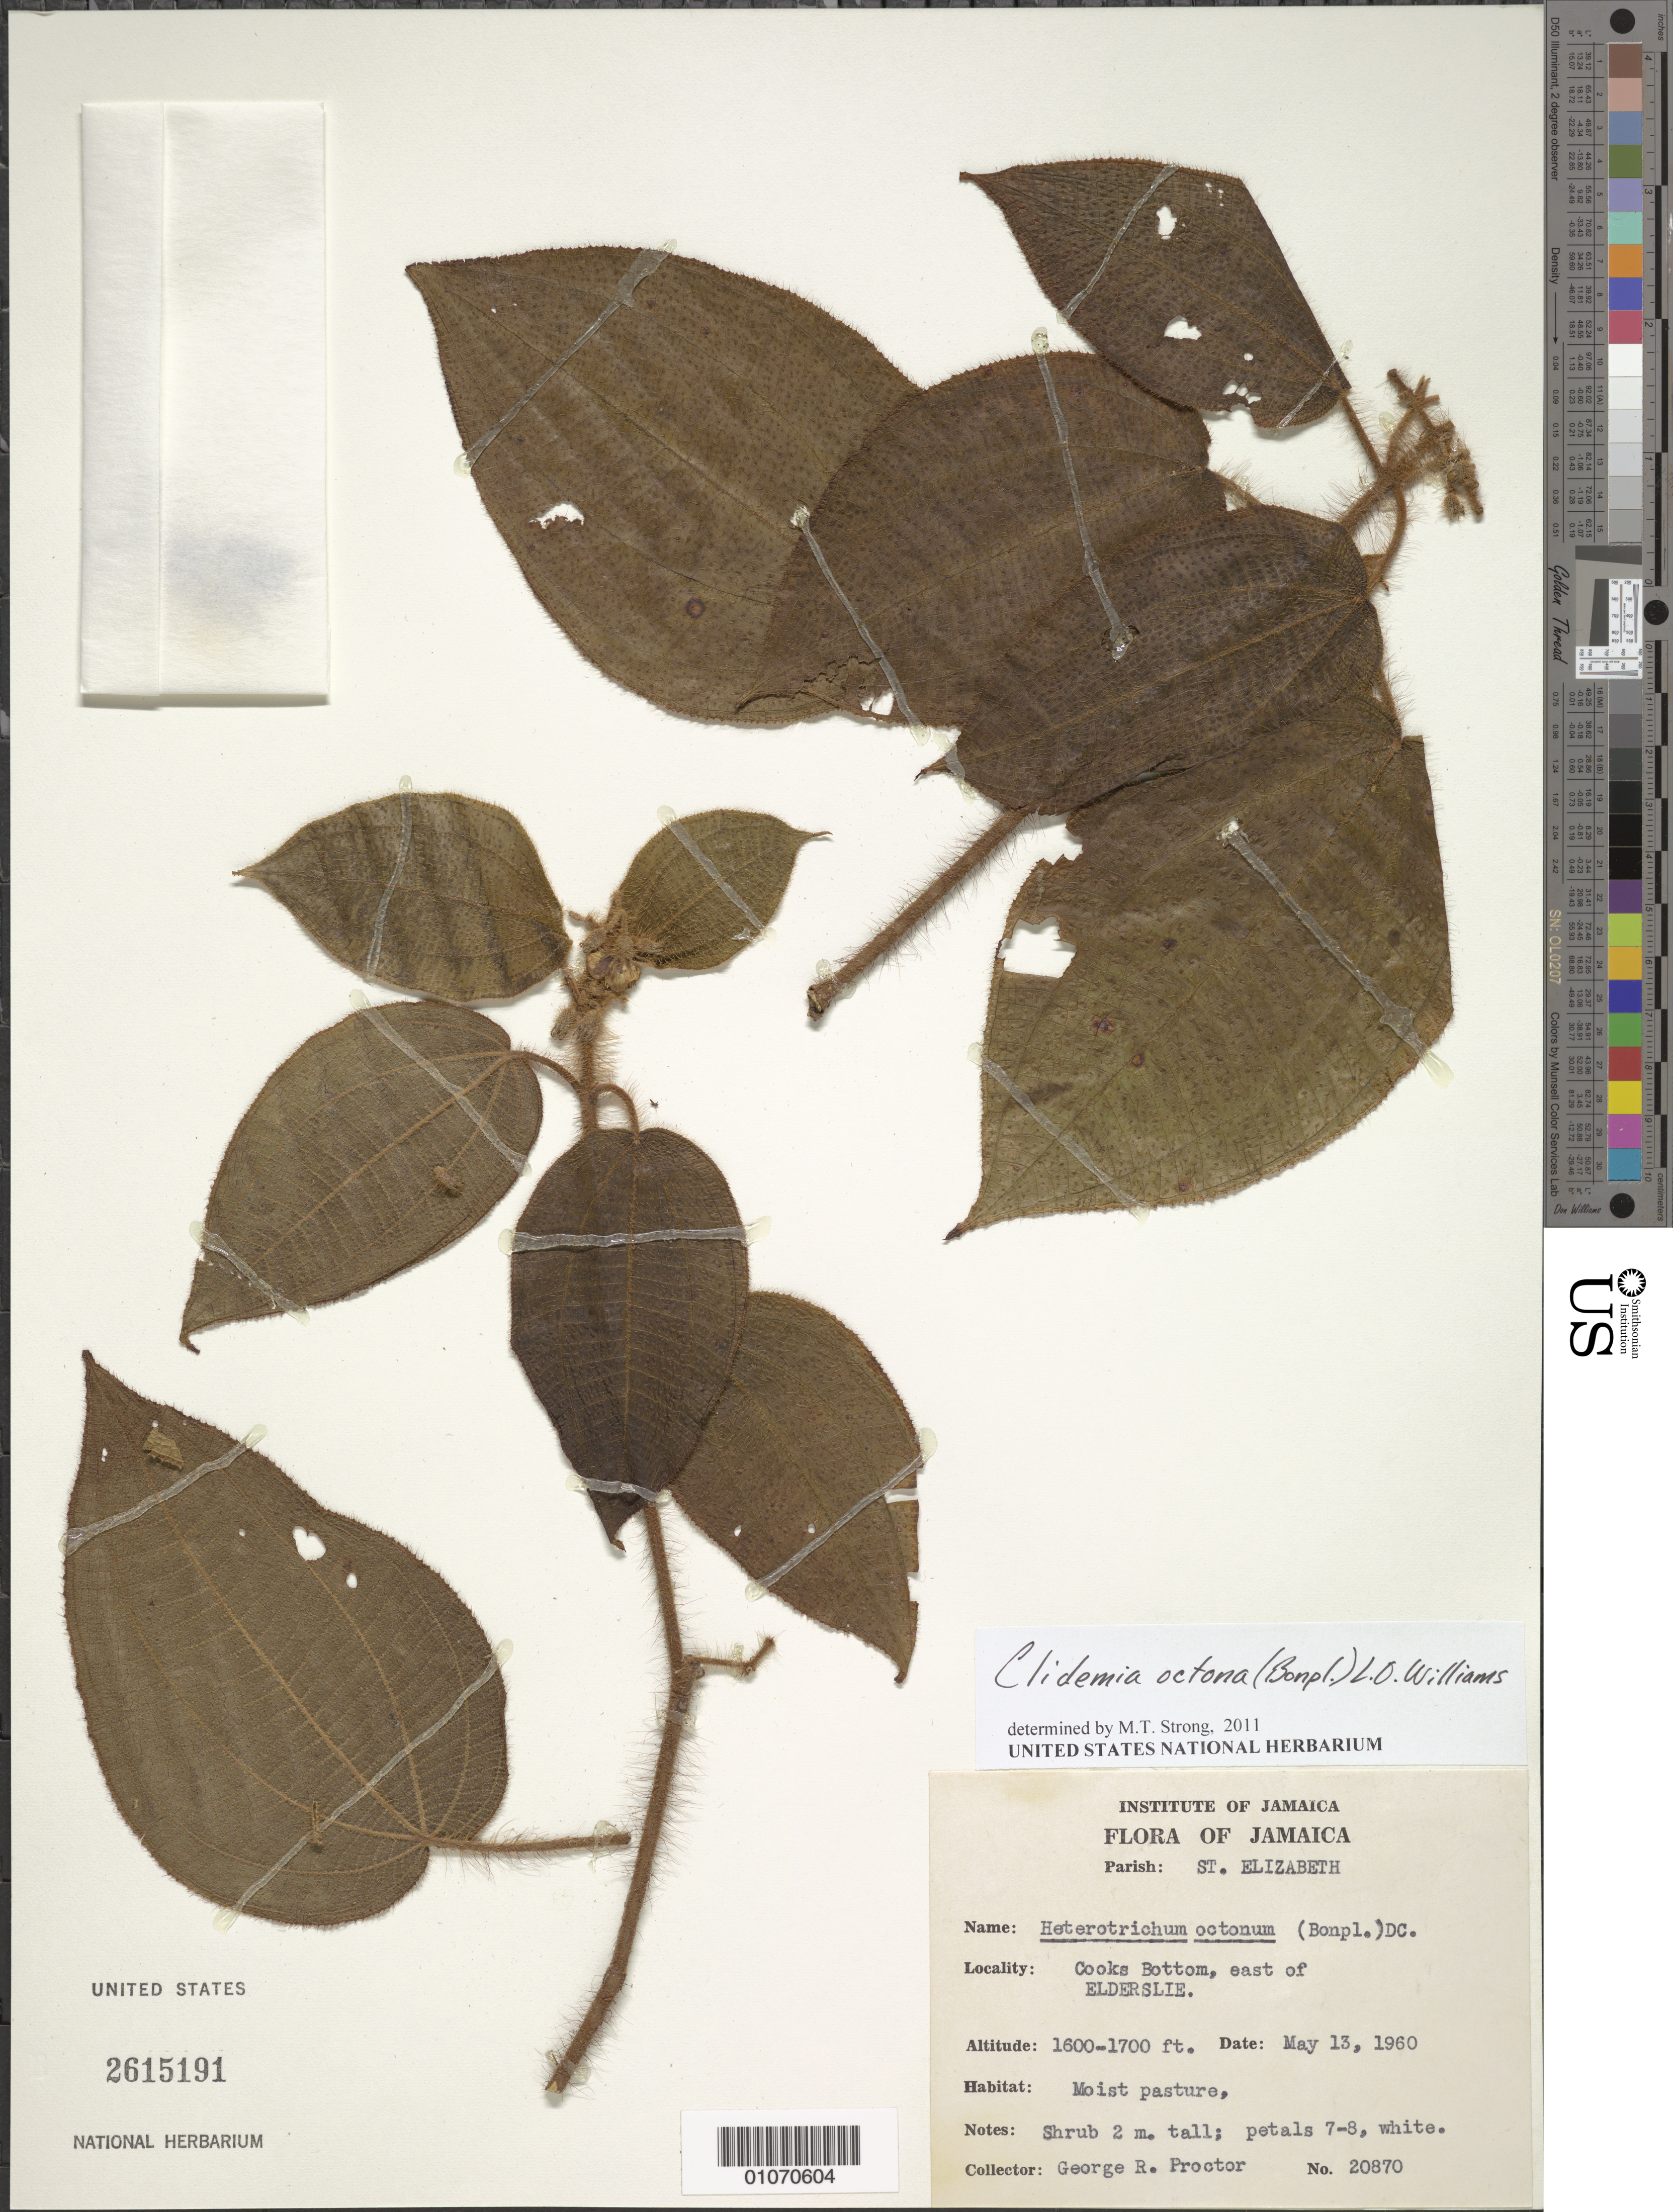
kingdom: Plantae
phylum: Tracheophyta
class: Magnoliopsida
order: Myrtales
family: Melastomataceae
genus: Clidemia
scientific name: Clidemia octona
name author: (Bonpl.) L.O. Williams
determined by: Strong, M. T., (US), Smithsonian Institution - National Museum of Natural History (UNITED STATES)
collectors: G. R. Proctor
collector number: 20870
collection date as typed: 13 May 1960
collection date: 1960-05-13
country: Jamaica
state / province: Saint Elizabeth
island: Jamaica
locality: Cooks Bottom, E of Elderslie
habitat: Moist pasture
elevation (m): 488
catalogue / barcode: US 2615191